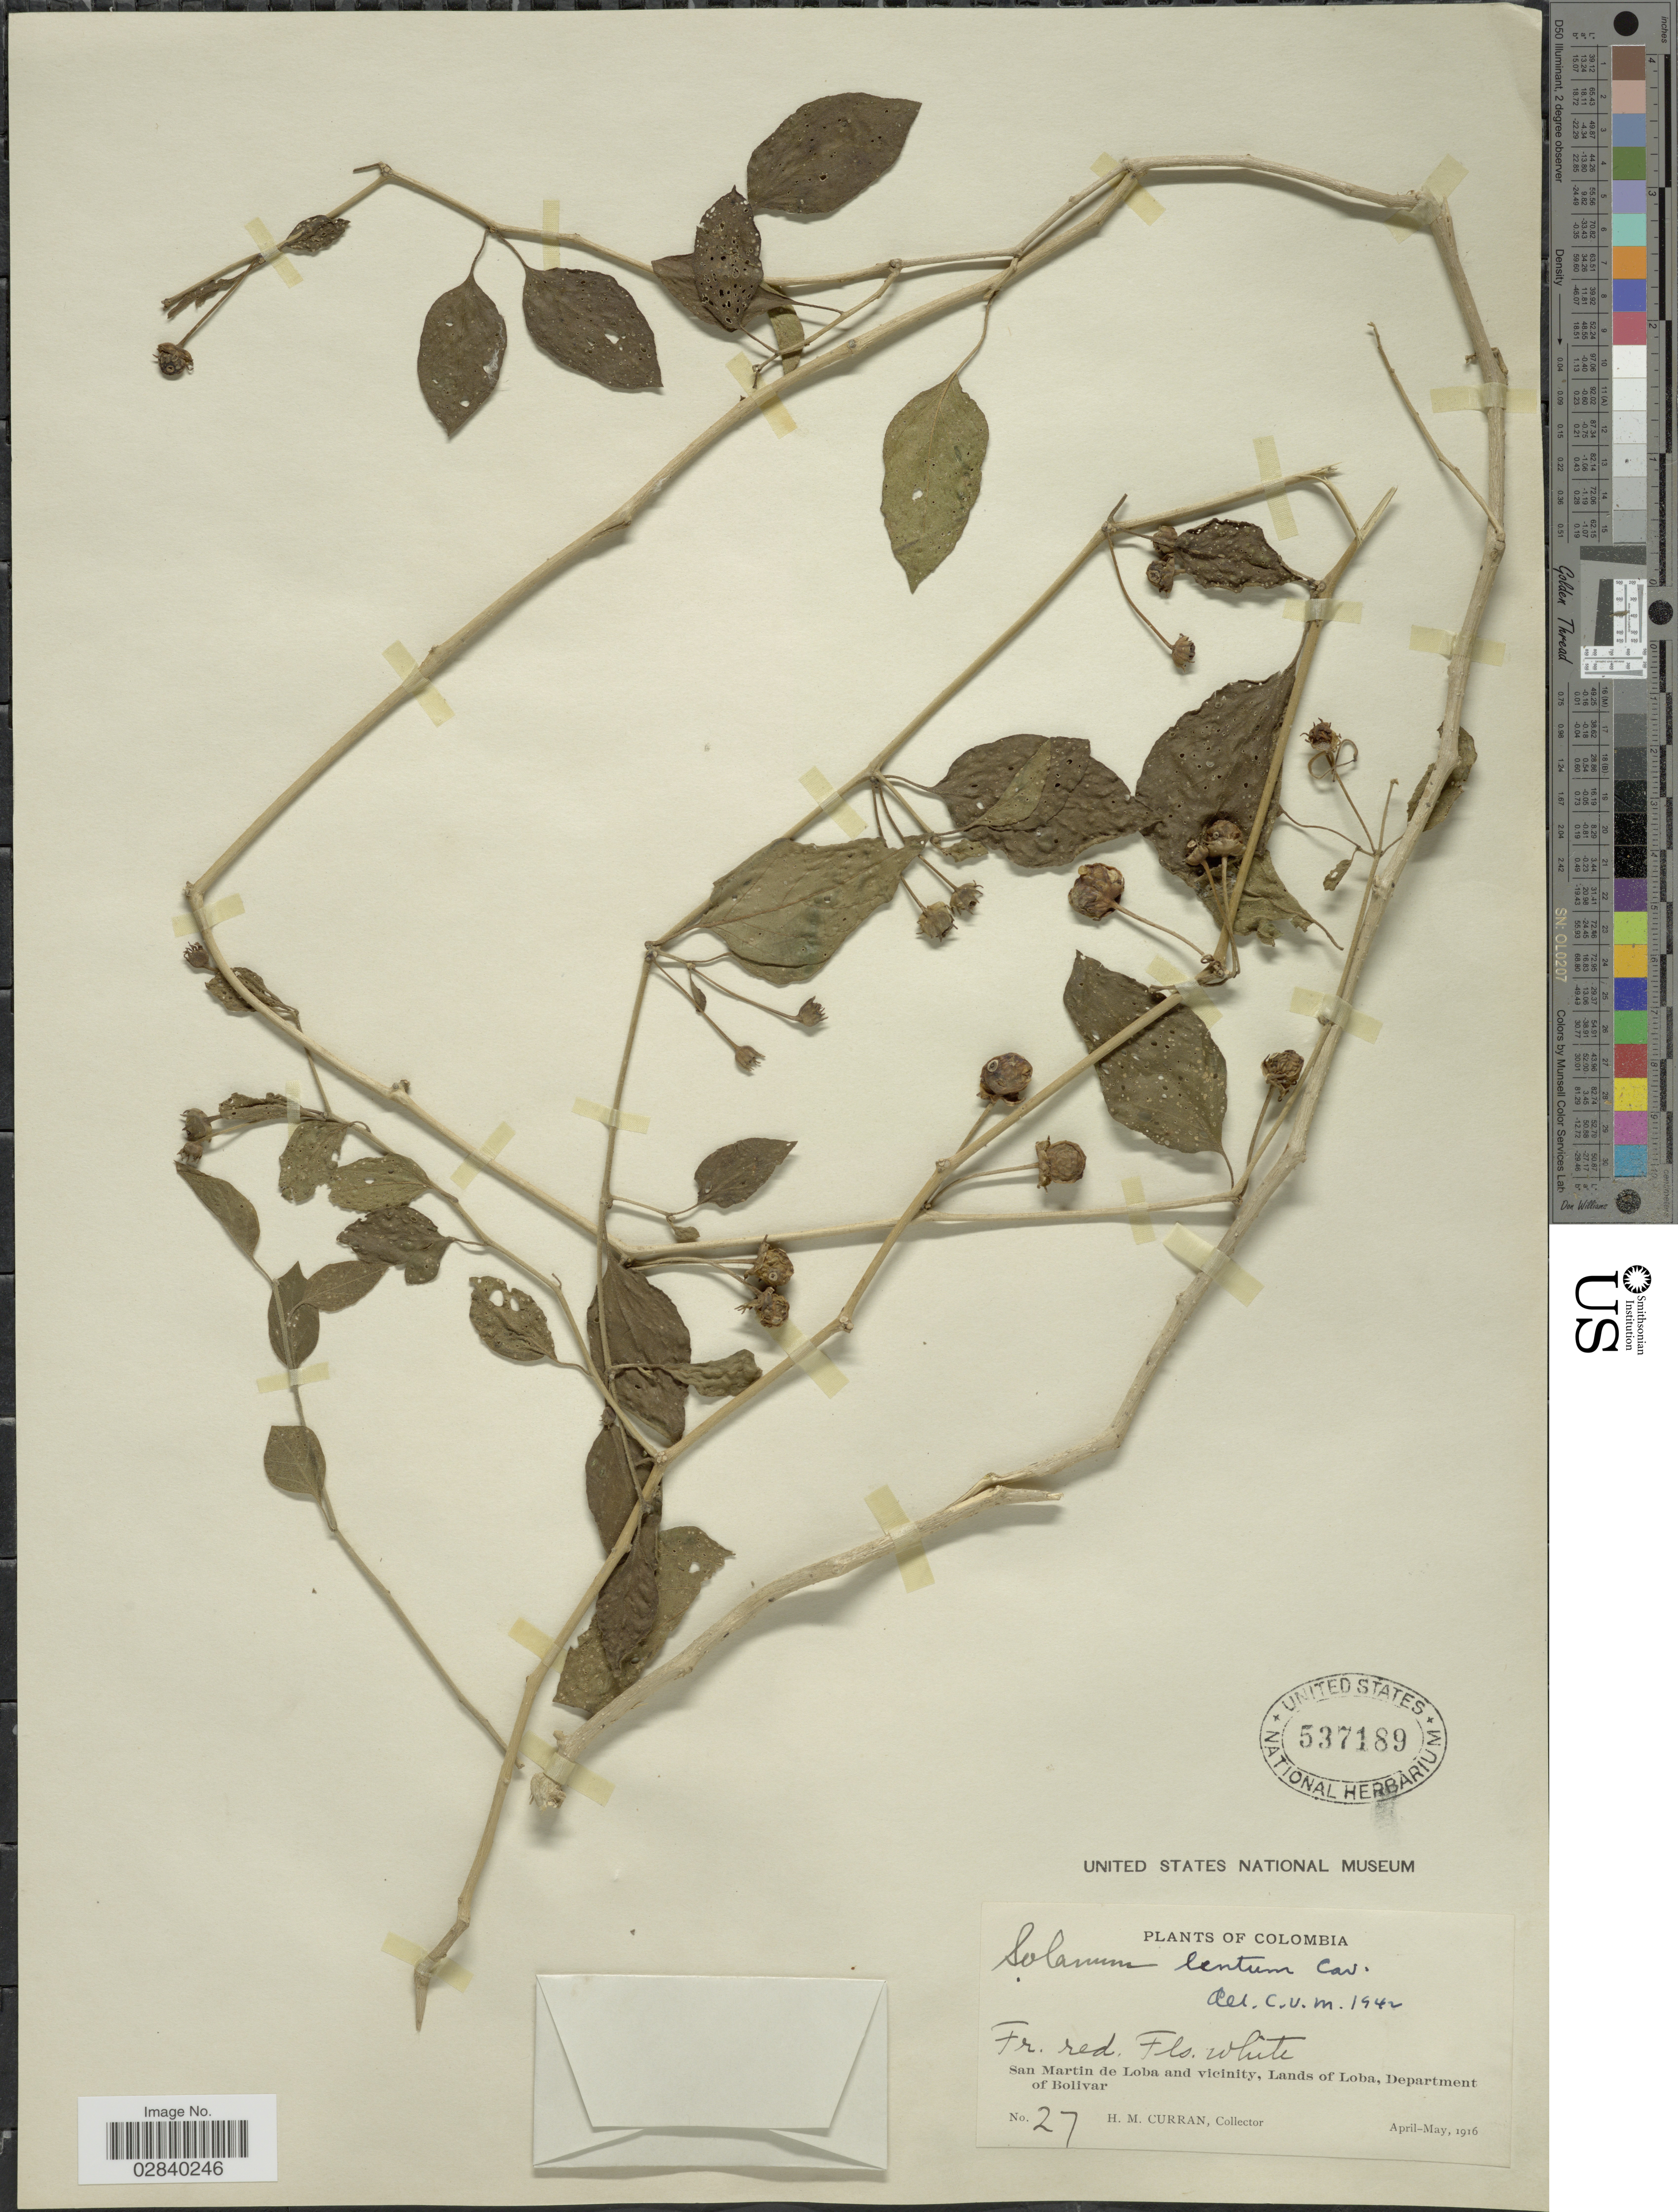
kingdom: Plantae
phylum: Tracheophyta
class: Magnoliopsida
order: Solanales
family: Solanaceae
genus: Lycianthes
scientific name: Lycianthes lenta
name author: (Cav.) Bitter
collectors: H. M. Curran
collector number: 27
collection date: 1916-04/1916-05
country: Colombia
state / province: Bolívar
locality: San Martin de Loba and vicinity, Lands of Loba, Department of Bolivar.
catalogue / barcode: US 537189